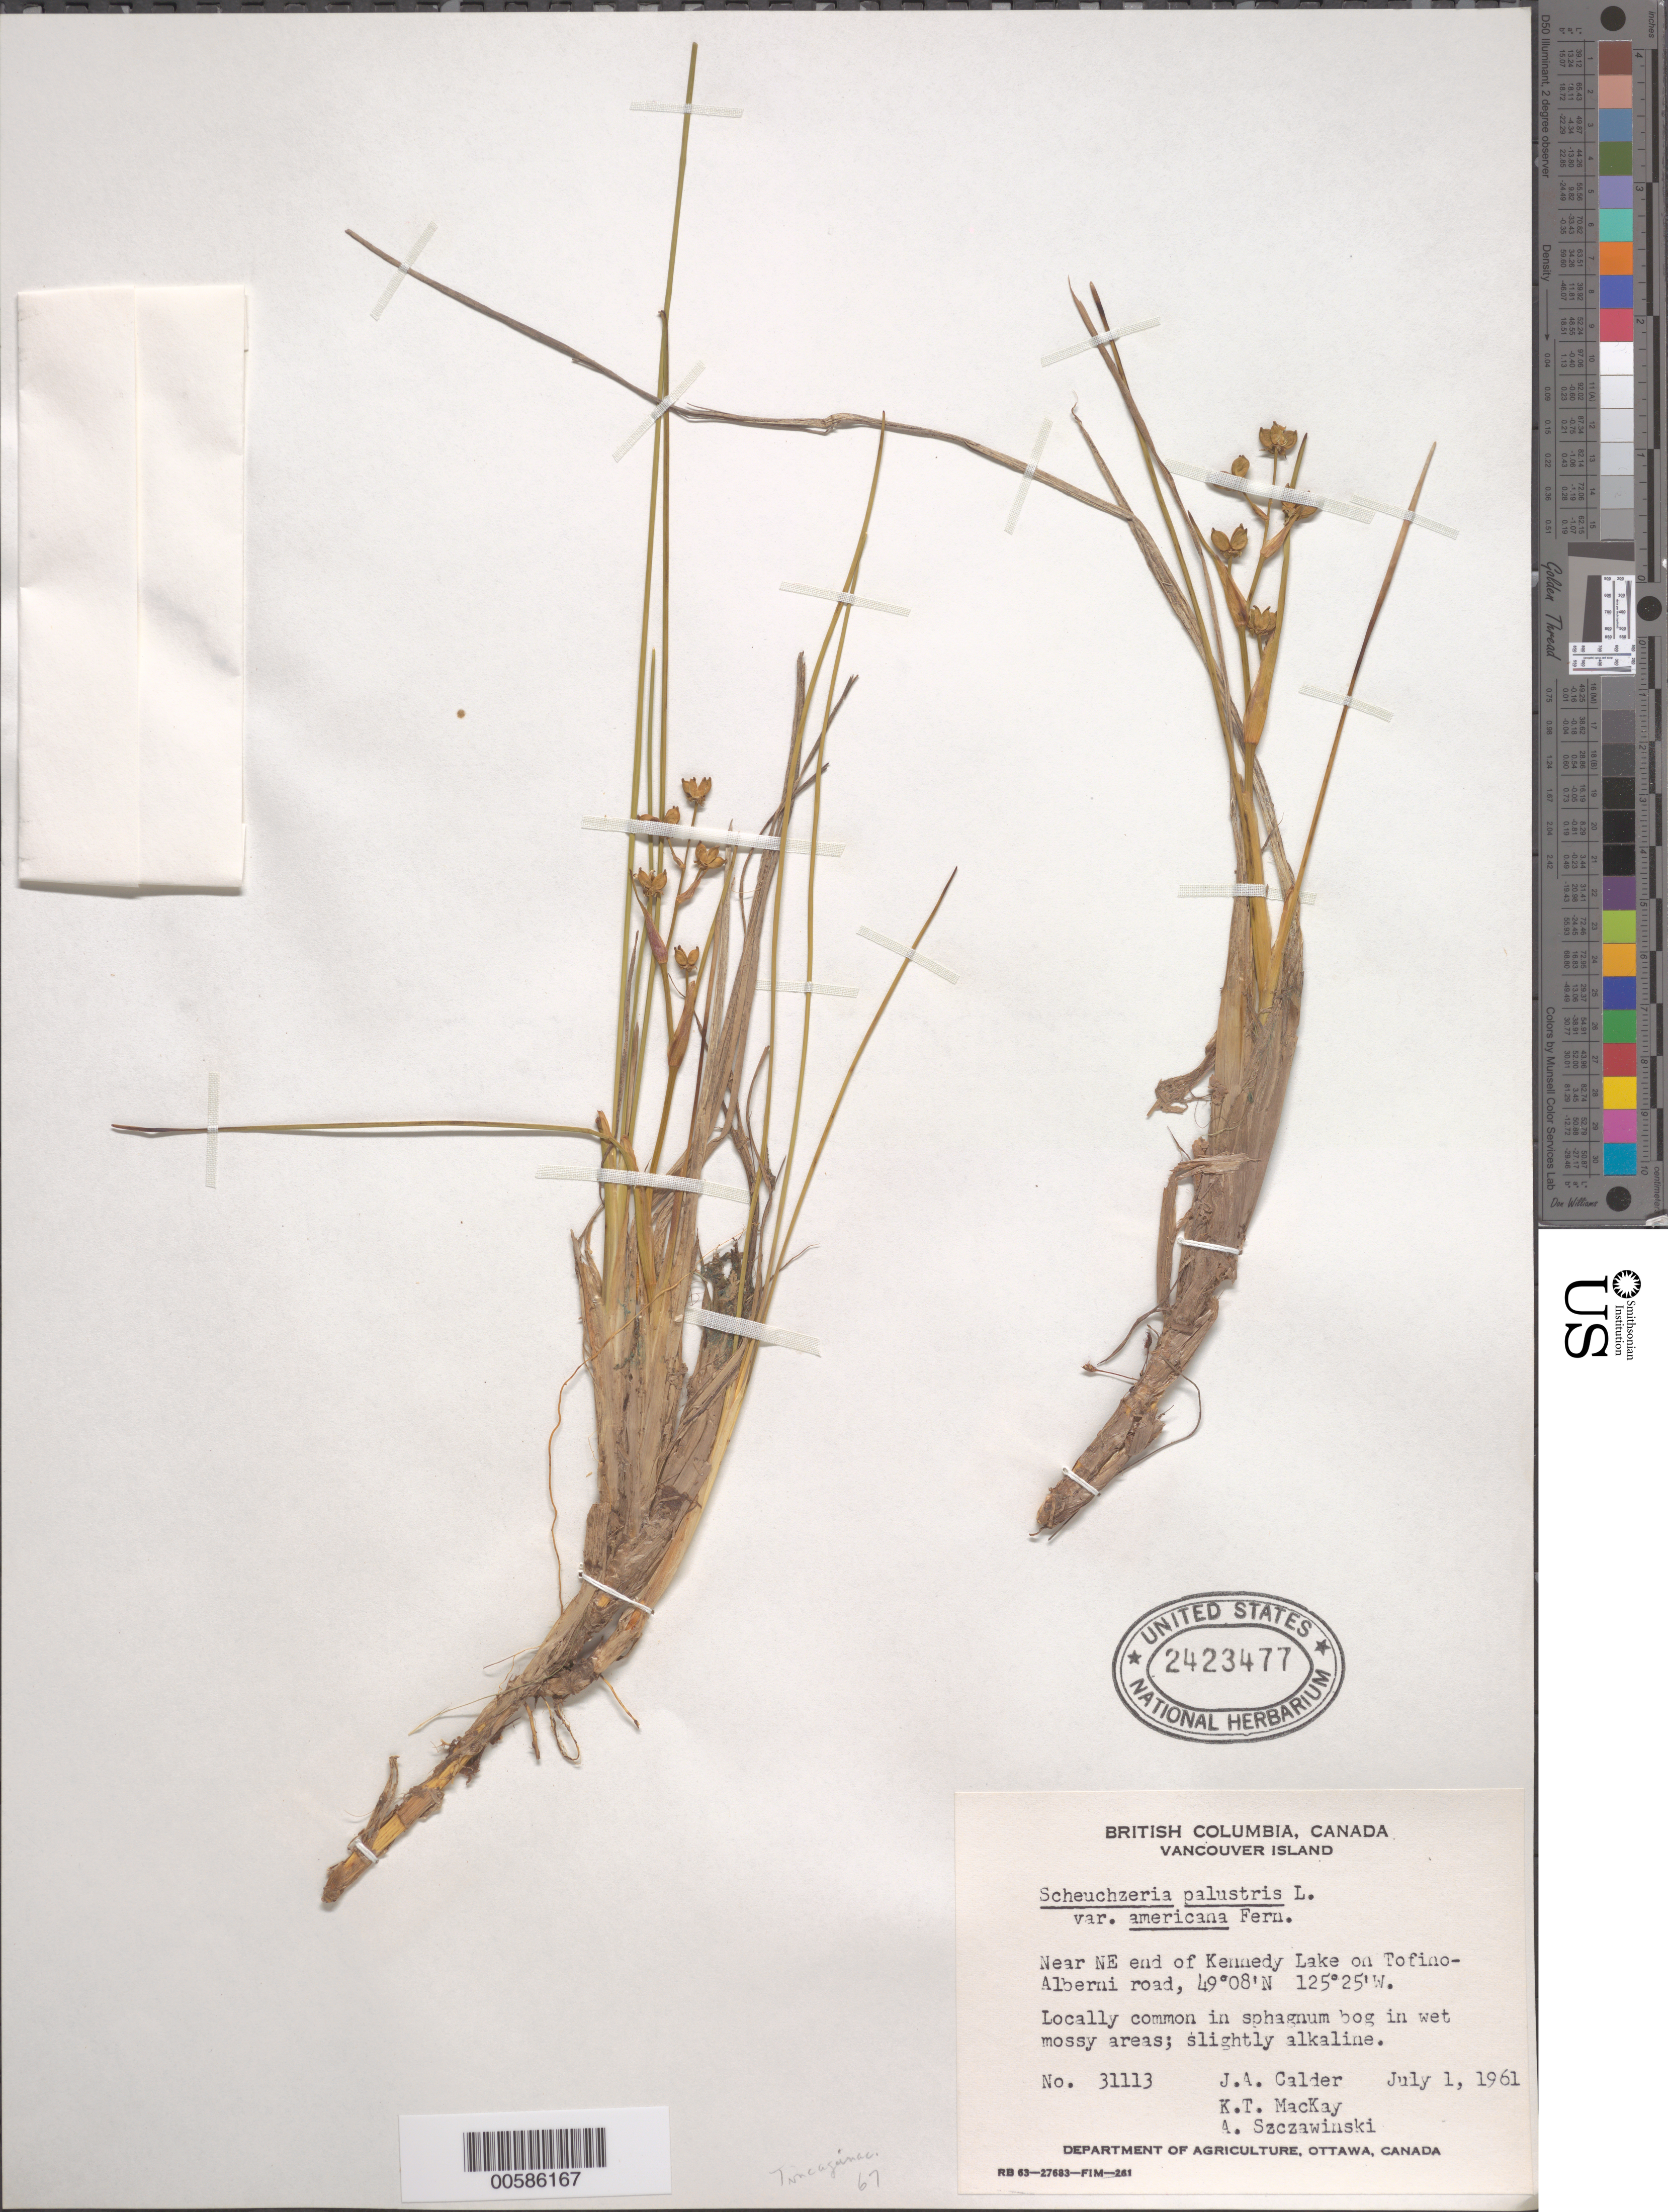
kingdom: Plantae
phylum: Tracheophyta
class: Liliopsida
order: Alismatales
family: Scheuchzeriaceae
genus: Scheuchzeria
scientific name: Scheuchzeria palustris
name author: L.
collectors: J. A. Calder, K. T. Mackay & A. Szczawinski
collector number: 31113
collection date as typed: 01 Jul 1961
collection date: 1961-07-01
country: Canada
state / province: British Columbia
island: Vancouver Island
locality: NE end of Kennedy Lake on Tofino-Alberni Road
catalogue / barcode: US 2423477